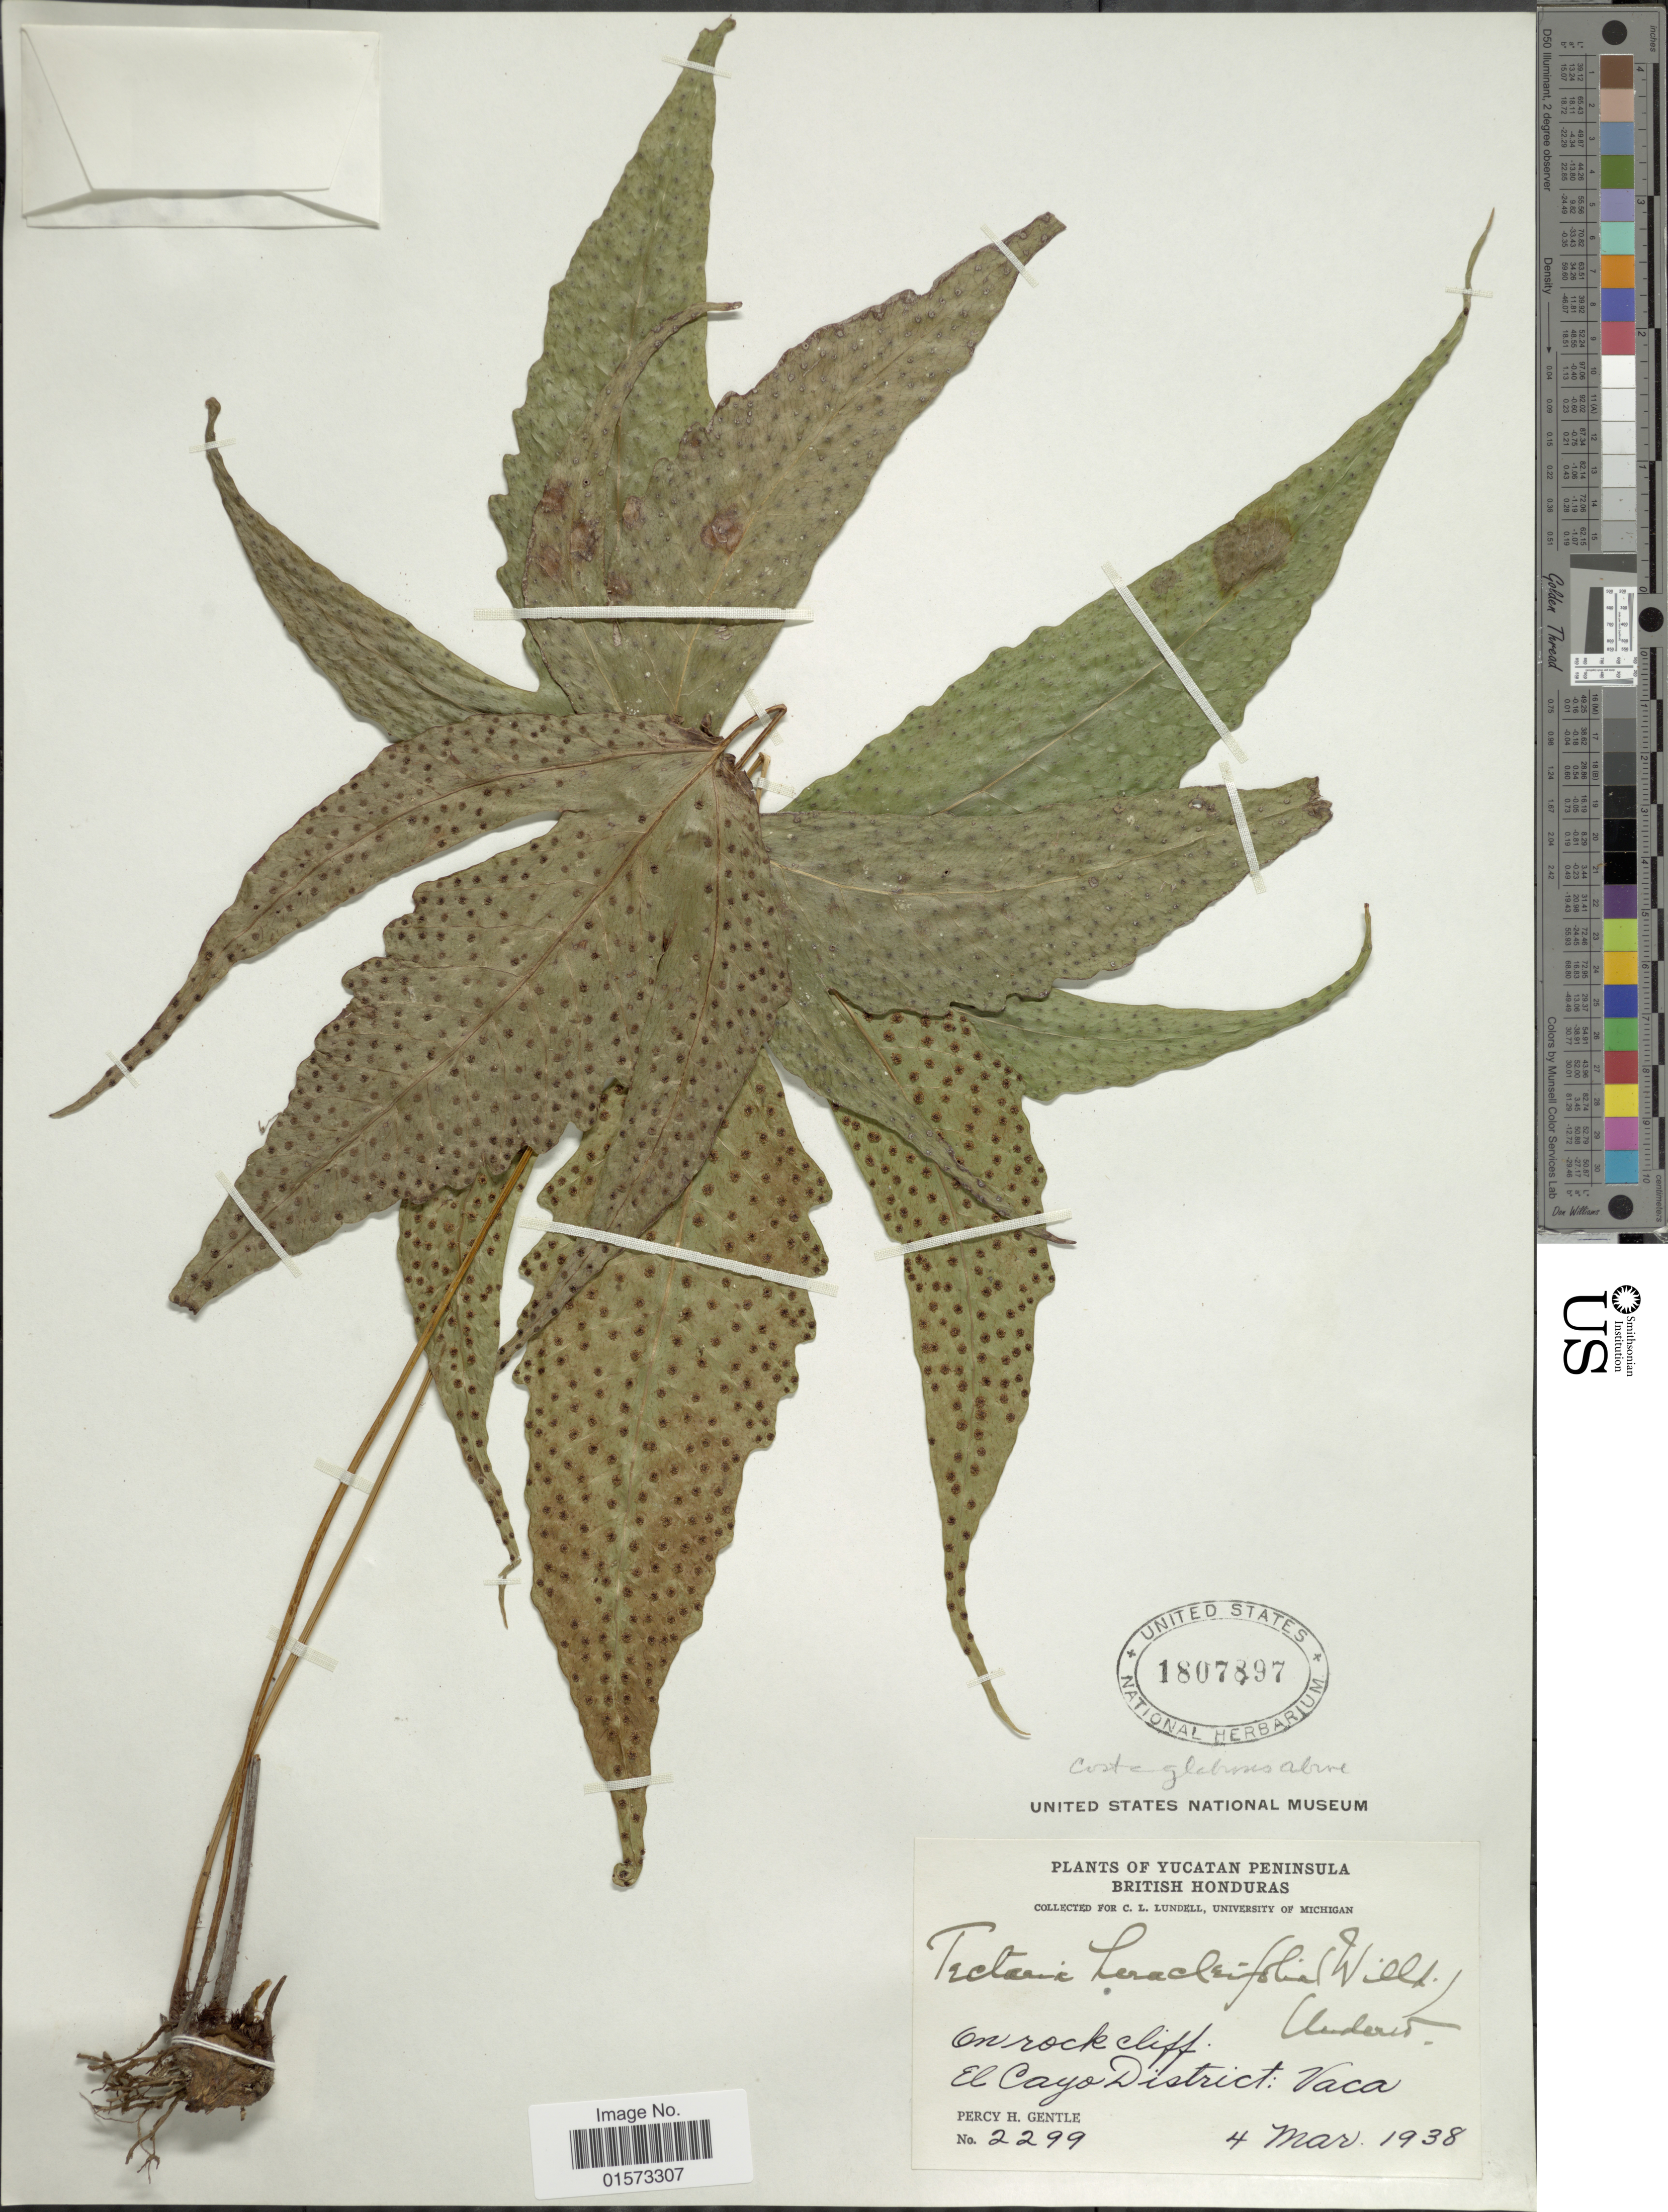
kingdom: Plantae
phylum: Tracheophyta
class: Polypodiopsida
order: Polypodiales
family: Tectariaceae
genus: Tectaria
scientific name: Tectaria heracleifolia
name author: (Willd.) Underw.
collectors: P. H. Gentle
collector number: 2299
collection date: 1938-03-04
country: Belize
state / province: Cayo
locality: British Honduras. Hill slope. El Cayo District: Vaca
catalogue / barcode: US 1807897